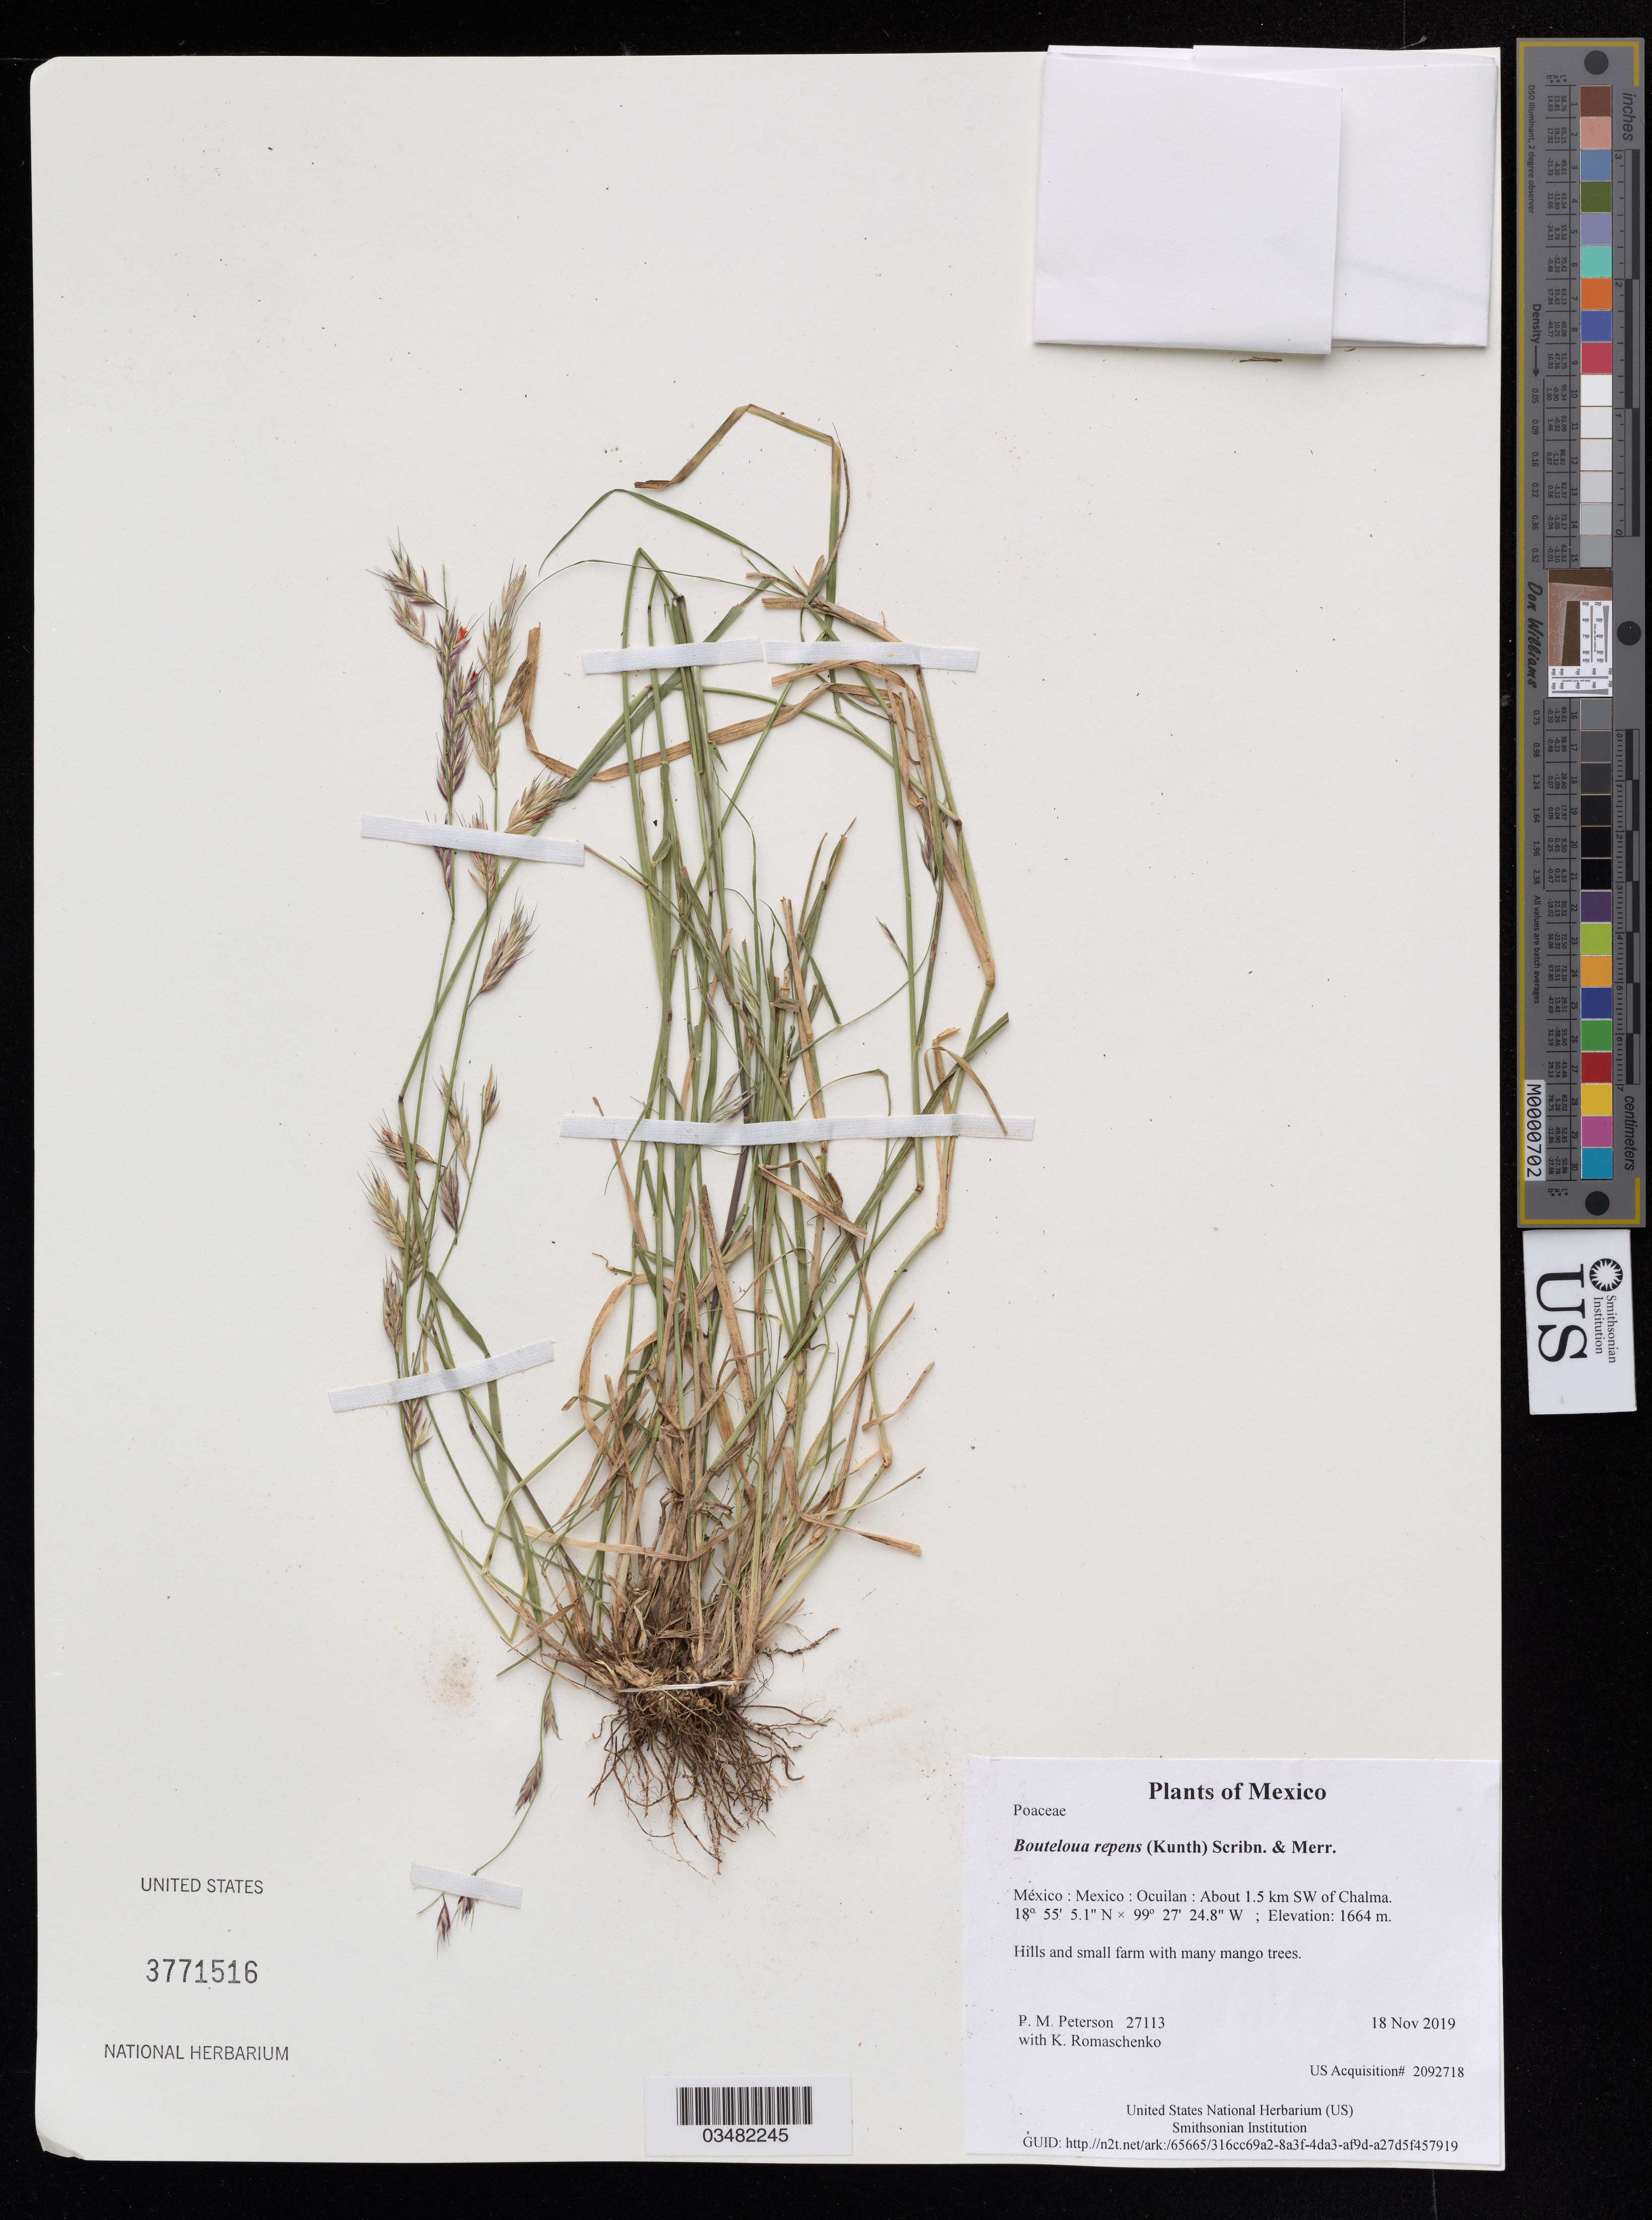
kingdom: Plantae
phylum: Tracheophyta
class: Liliopsida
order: Poales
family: Poaceae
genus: Bouteloua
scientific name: Bouteloua repens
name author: (Kunth) Scribn. & Merr.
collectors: P. M. Peterson & K. Romaschenko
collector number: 27113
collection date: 2019-11-18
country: México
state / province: Mexico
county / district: Ocuilan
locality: About 1.5 km SW of Chalma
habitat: Hills and small farm with many mango trees.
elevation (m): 1664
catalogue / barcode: US 3771516